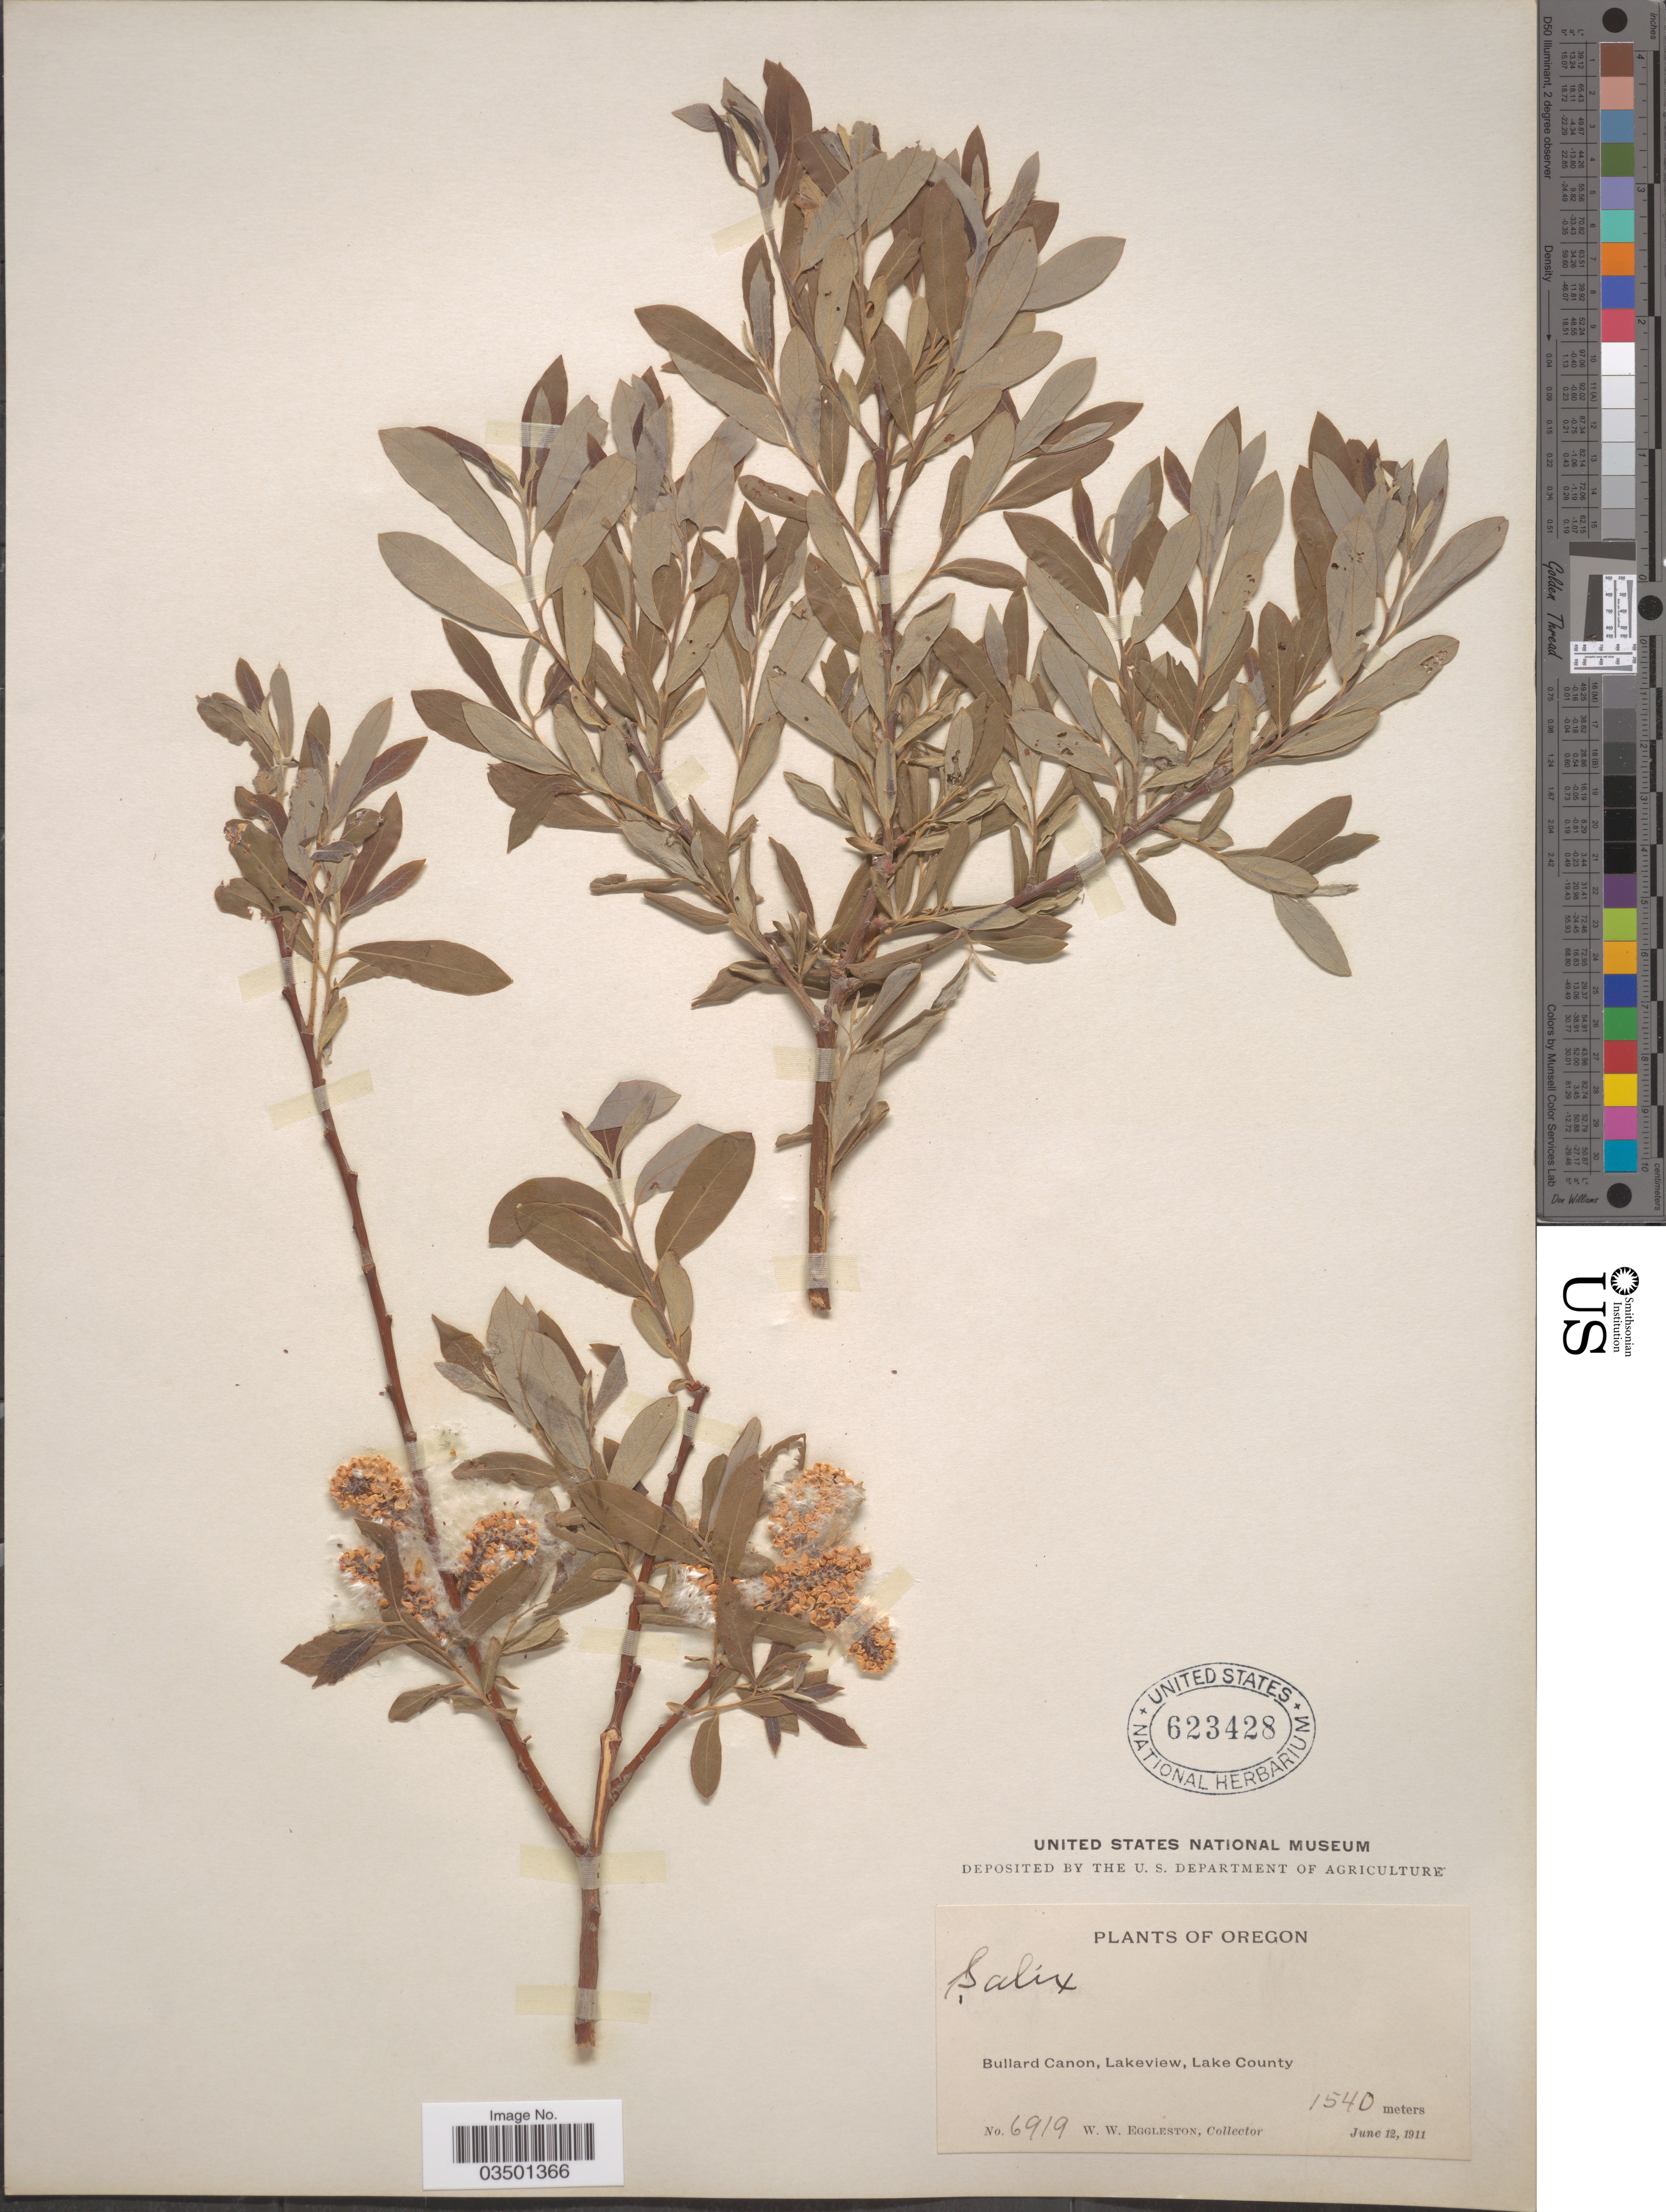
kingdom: Plantae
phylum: Tracheophyta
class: Magnoliopsida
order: Malpighiales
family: Salicaceae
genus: Salix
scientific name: Salix lasiolepis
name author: Benth.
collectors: W. W. Eggleston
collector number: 6919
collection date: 1911-06-12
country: United States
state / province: Oregon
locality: Bullard Canon, Lakeview, Lake County.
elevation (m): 1540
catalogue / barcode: US 623428